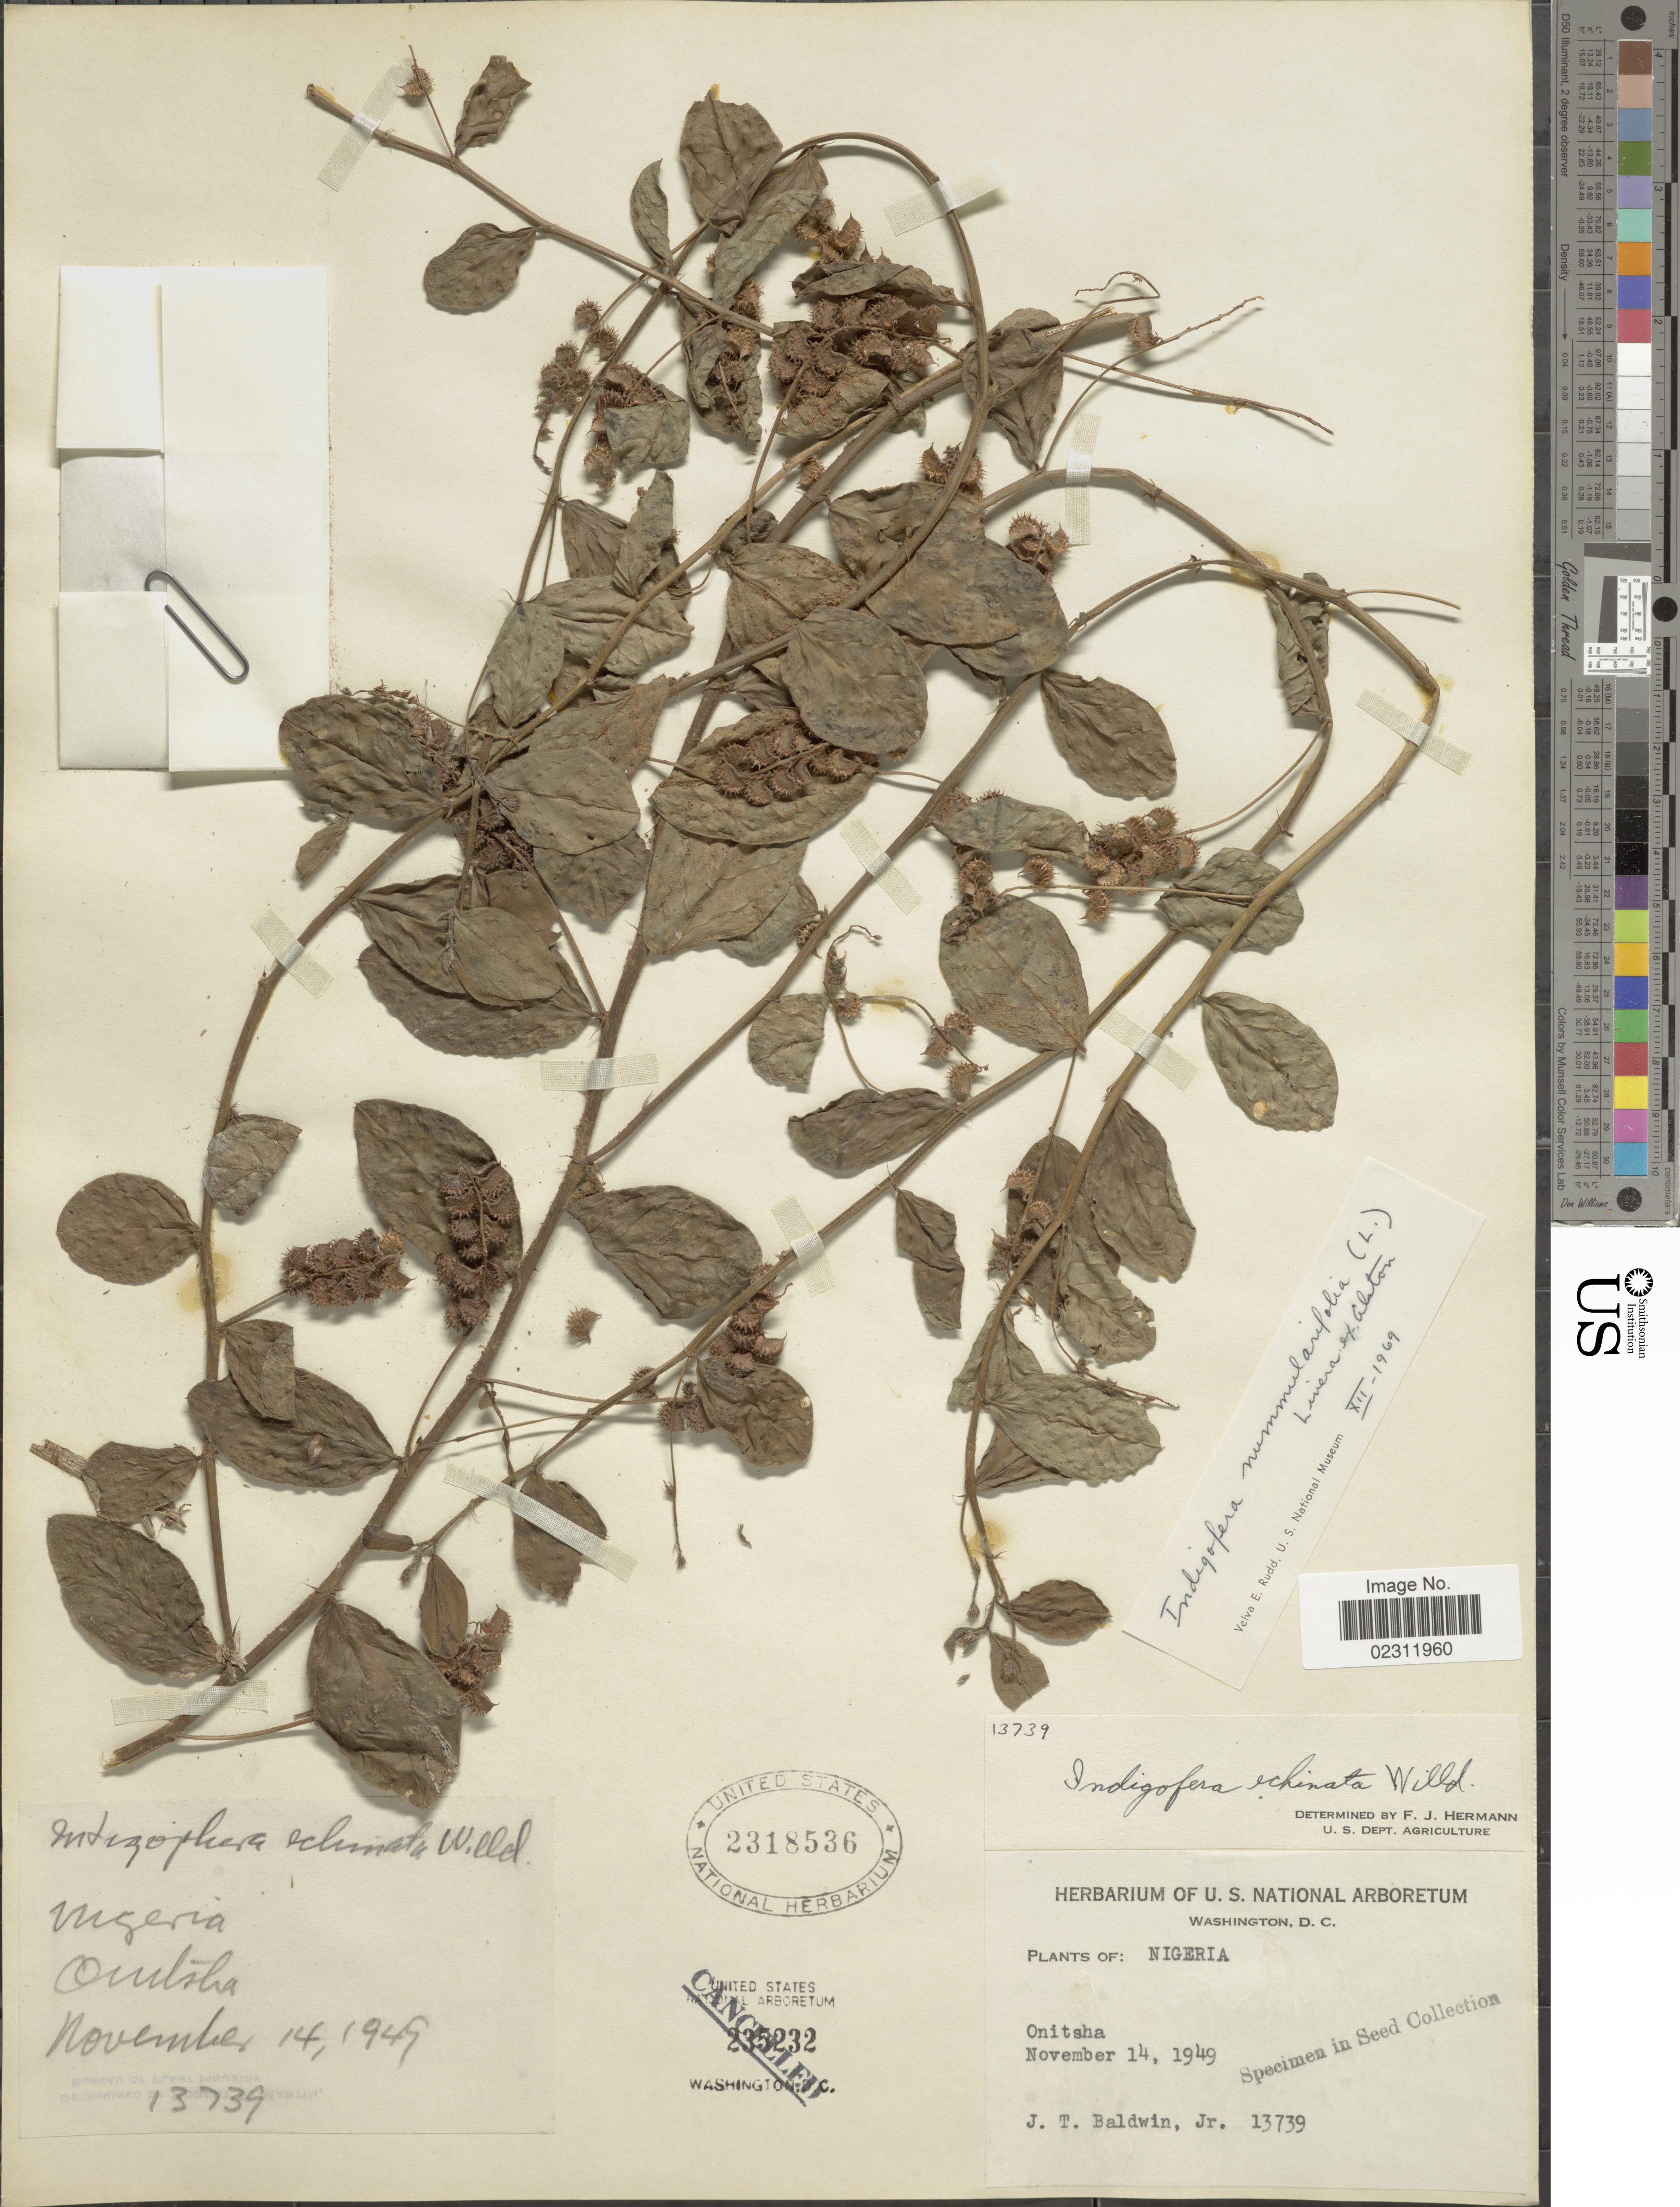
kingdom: Plantae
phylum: Tracheophyta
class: Magnoliopsida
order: Fabales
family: Fabaceae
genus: Indigofera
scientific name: Indigofera nummulariifolia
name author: (L.) Livera ex Alston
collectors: J. T. Baldwin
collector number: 13739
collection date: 1949-11-14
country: Nigeria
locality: Onitsha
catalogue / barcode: US 2318536